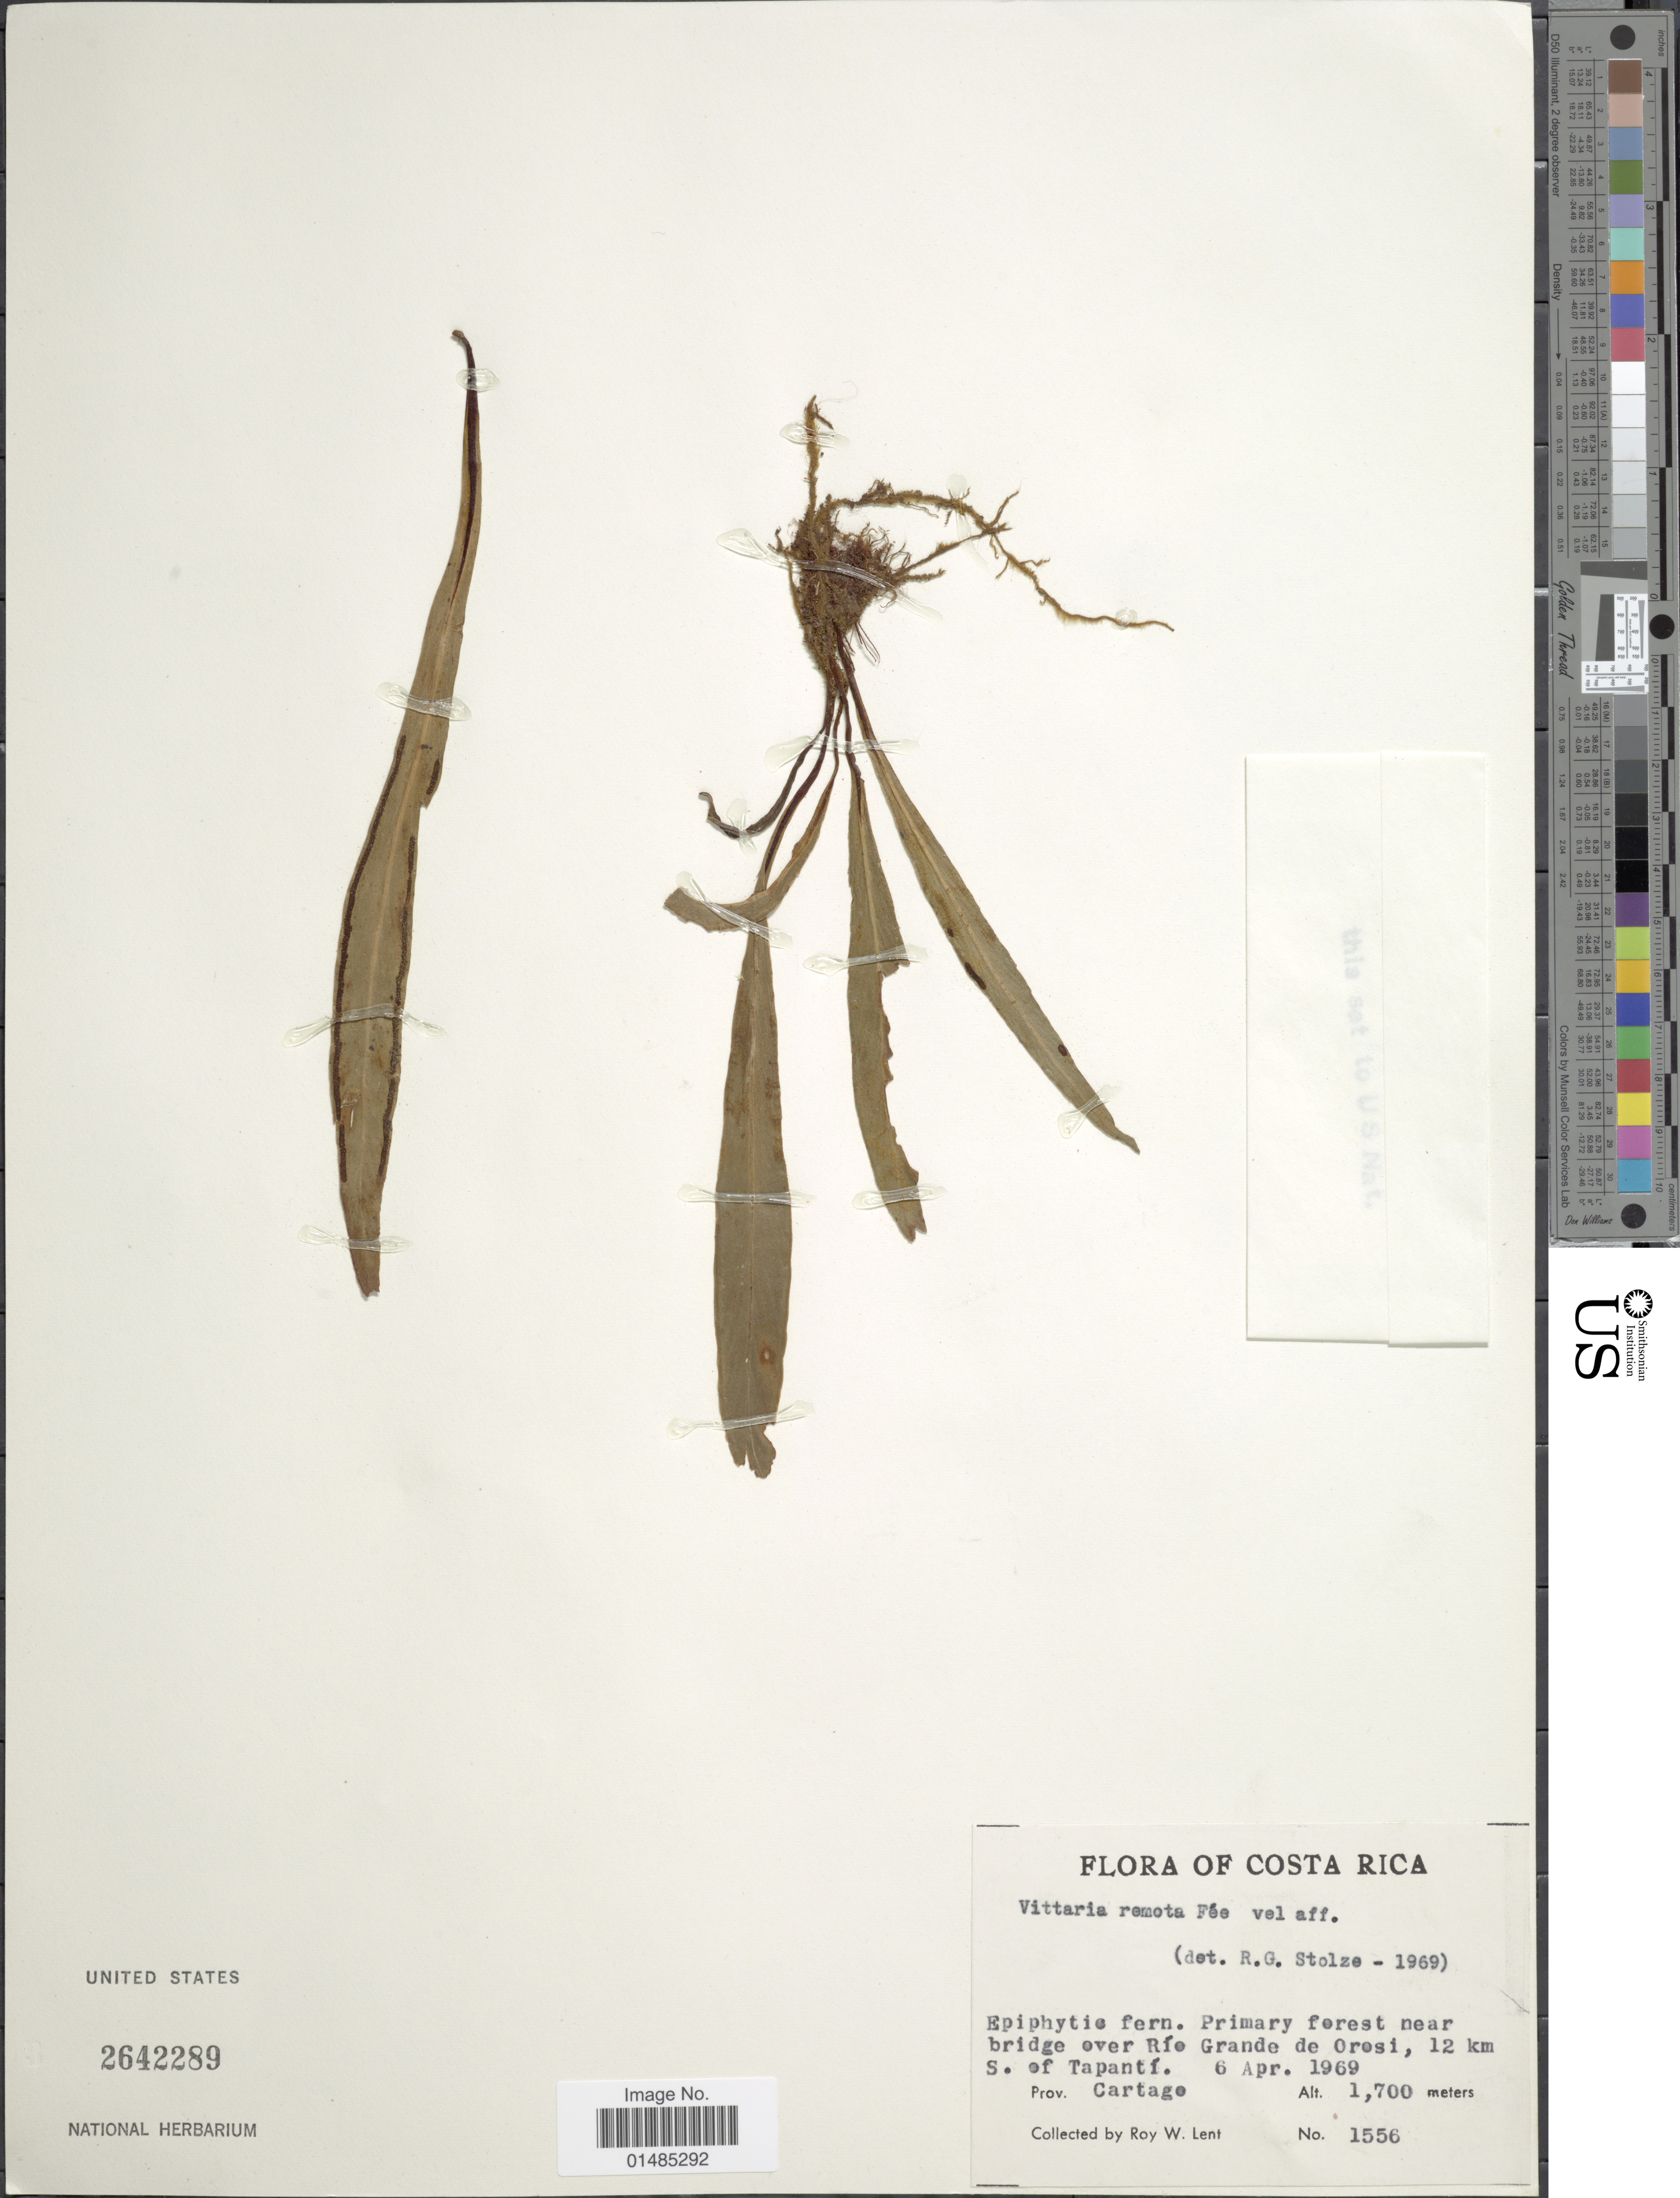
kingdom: Plantae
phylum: Tracheophyta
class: Polypodiopsida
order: Polypodiales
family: Pteridaceae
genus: Radiovittaria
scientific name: Radiovittaria remota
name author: (Fée) E.H. Crane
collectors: R. W. Lent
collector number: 1556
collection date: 1969-04-06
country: Costa Rica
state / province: Cartago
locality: Primary forest near bridge over Río Grande de Orosi, 12 km S. of Tapantí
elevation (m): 1700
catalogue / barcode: US 2642289